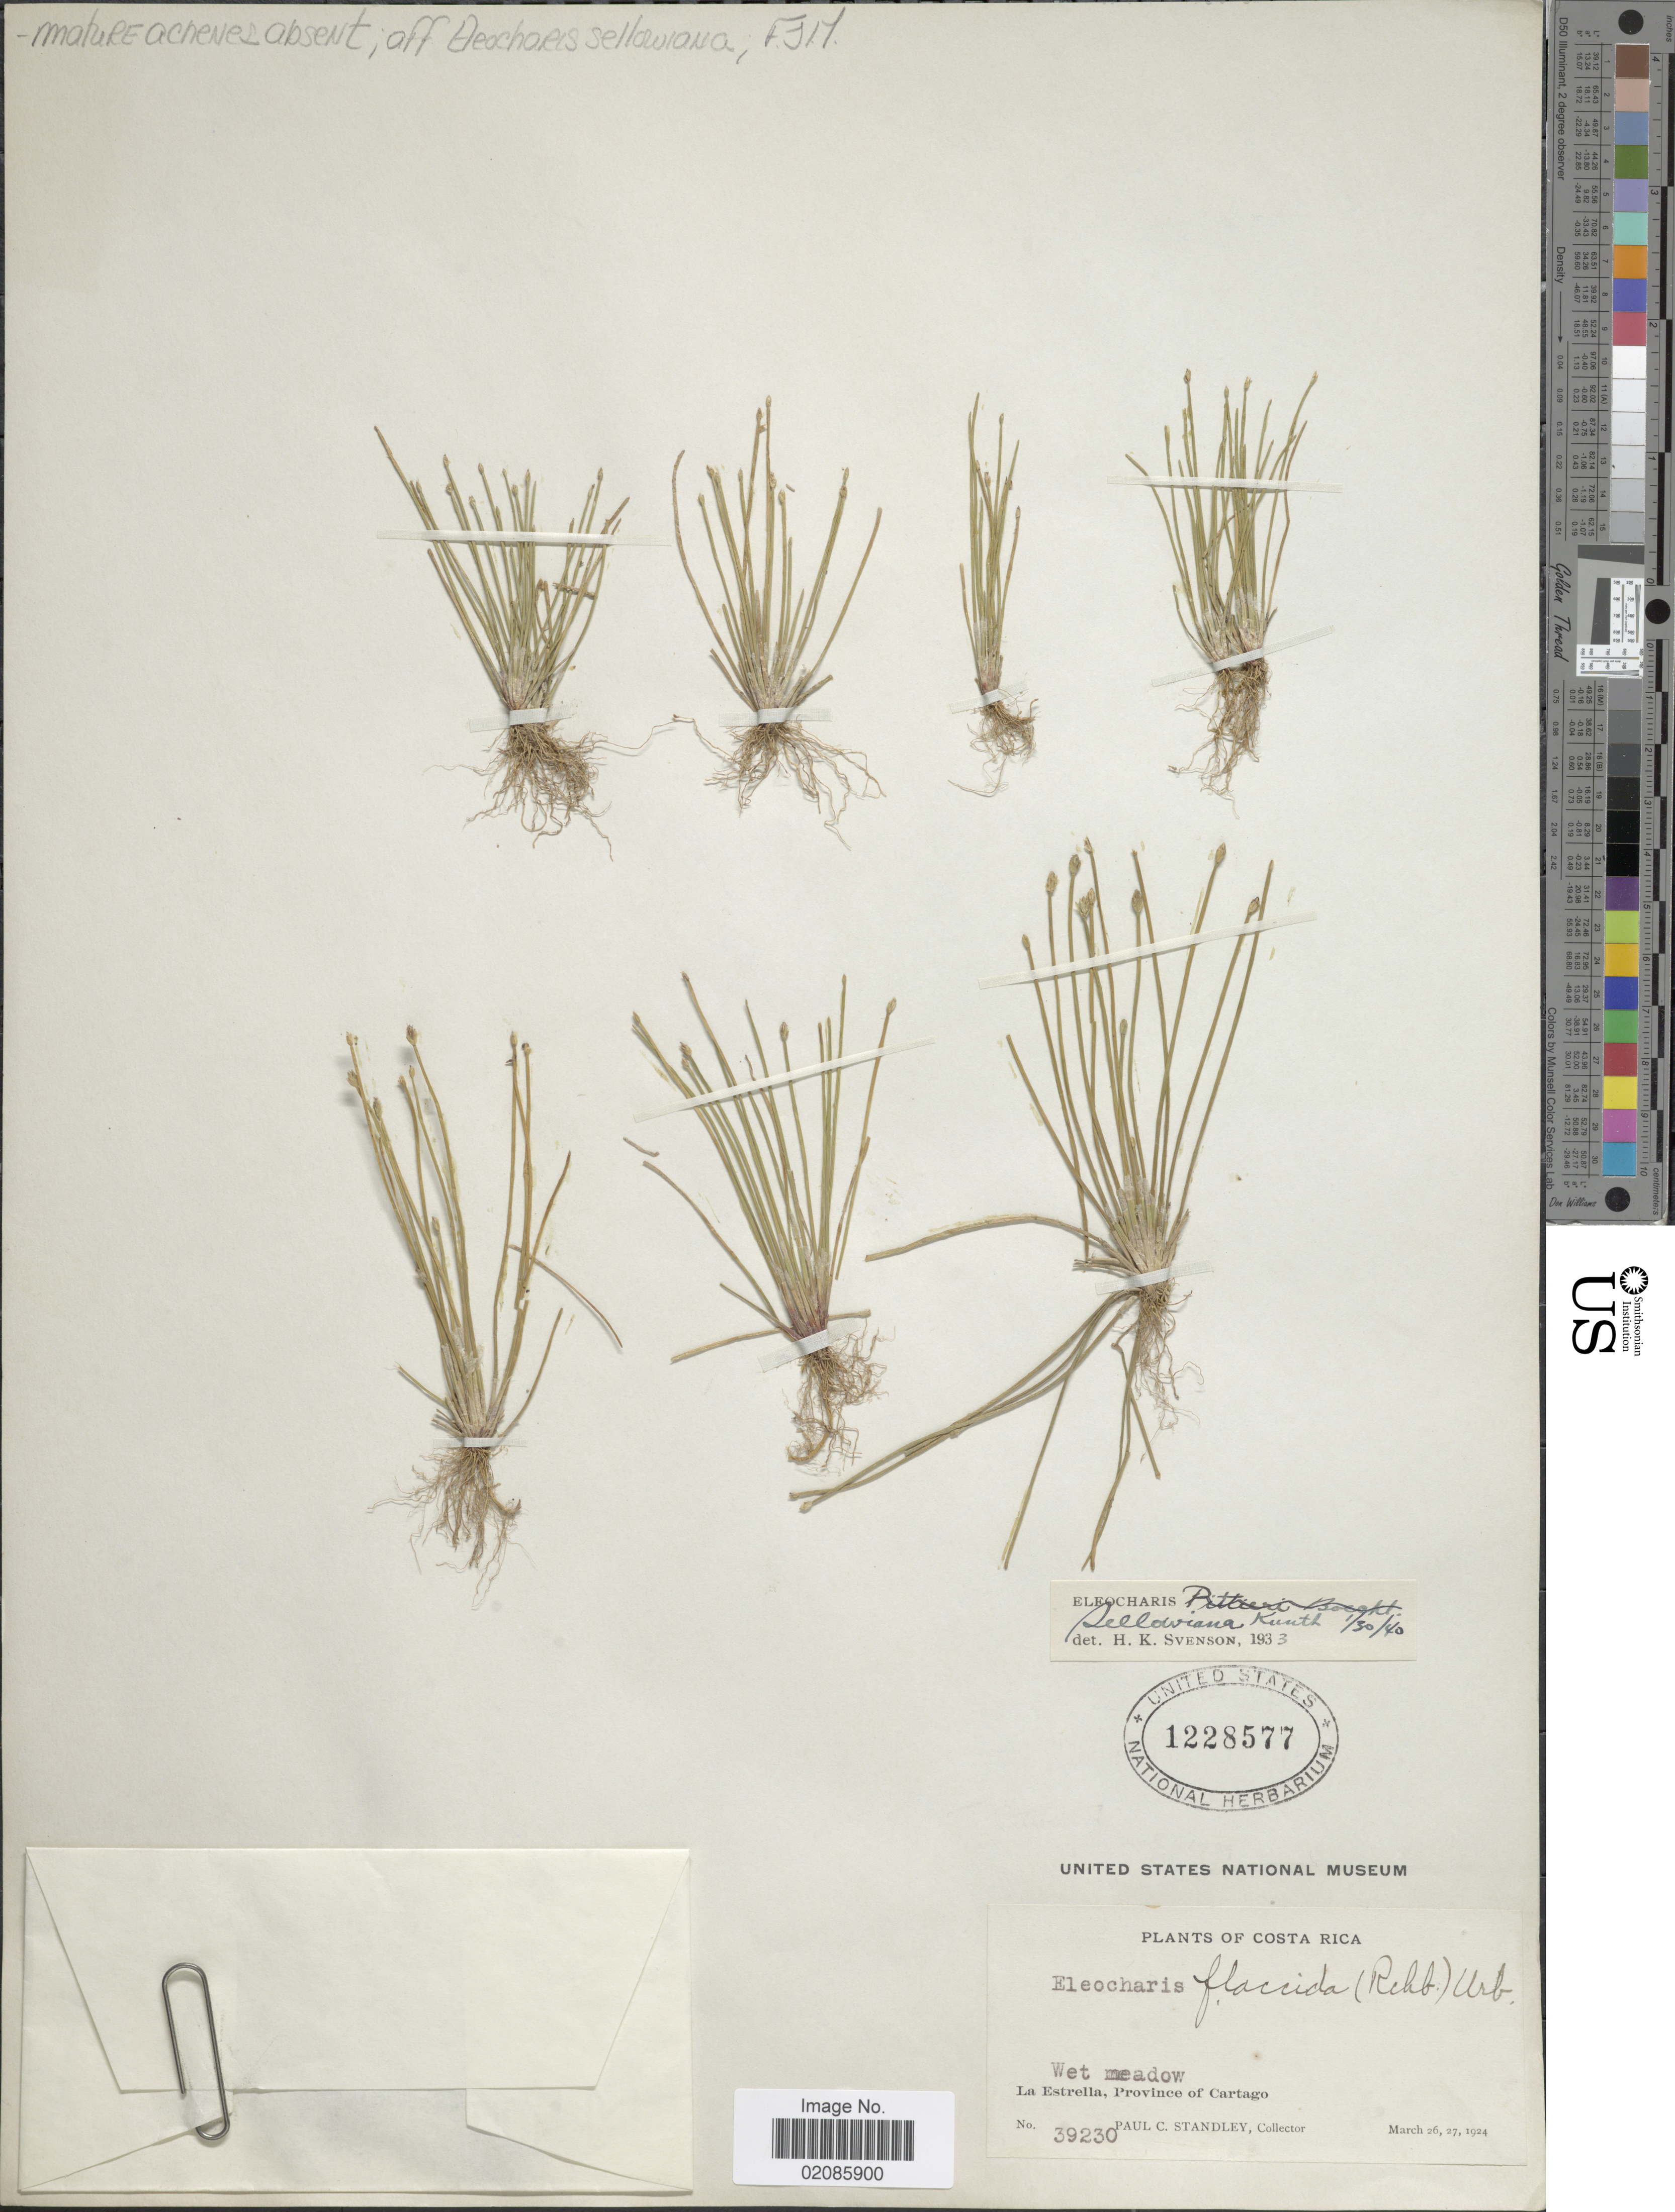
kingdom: Plantae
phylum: Tracheophyta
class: Liliopsida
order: Poales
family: Cyperaceae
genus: Eleocharis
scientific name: Eleocharis sellowiana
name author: Kunth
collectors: P. C. Standley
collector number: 39230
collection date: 1924-03-26/1924-03-27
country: Costa Rica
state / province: Cartago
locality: La Estrella, Province of Cartago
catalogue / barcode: US 1228577